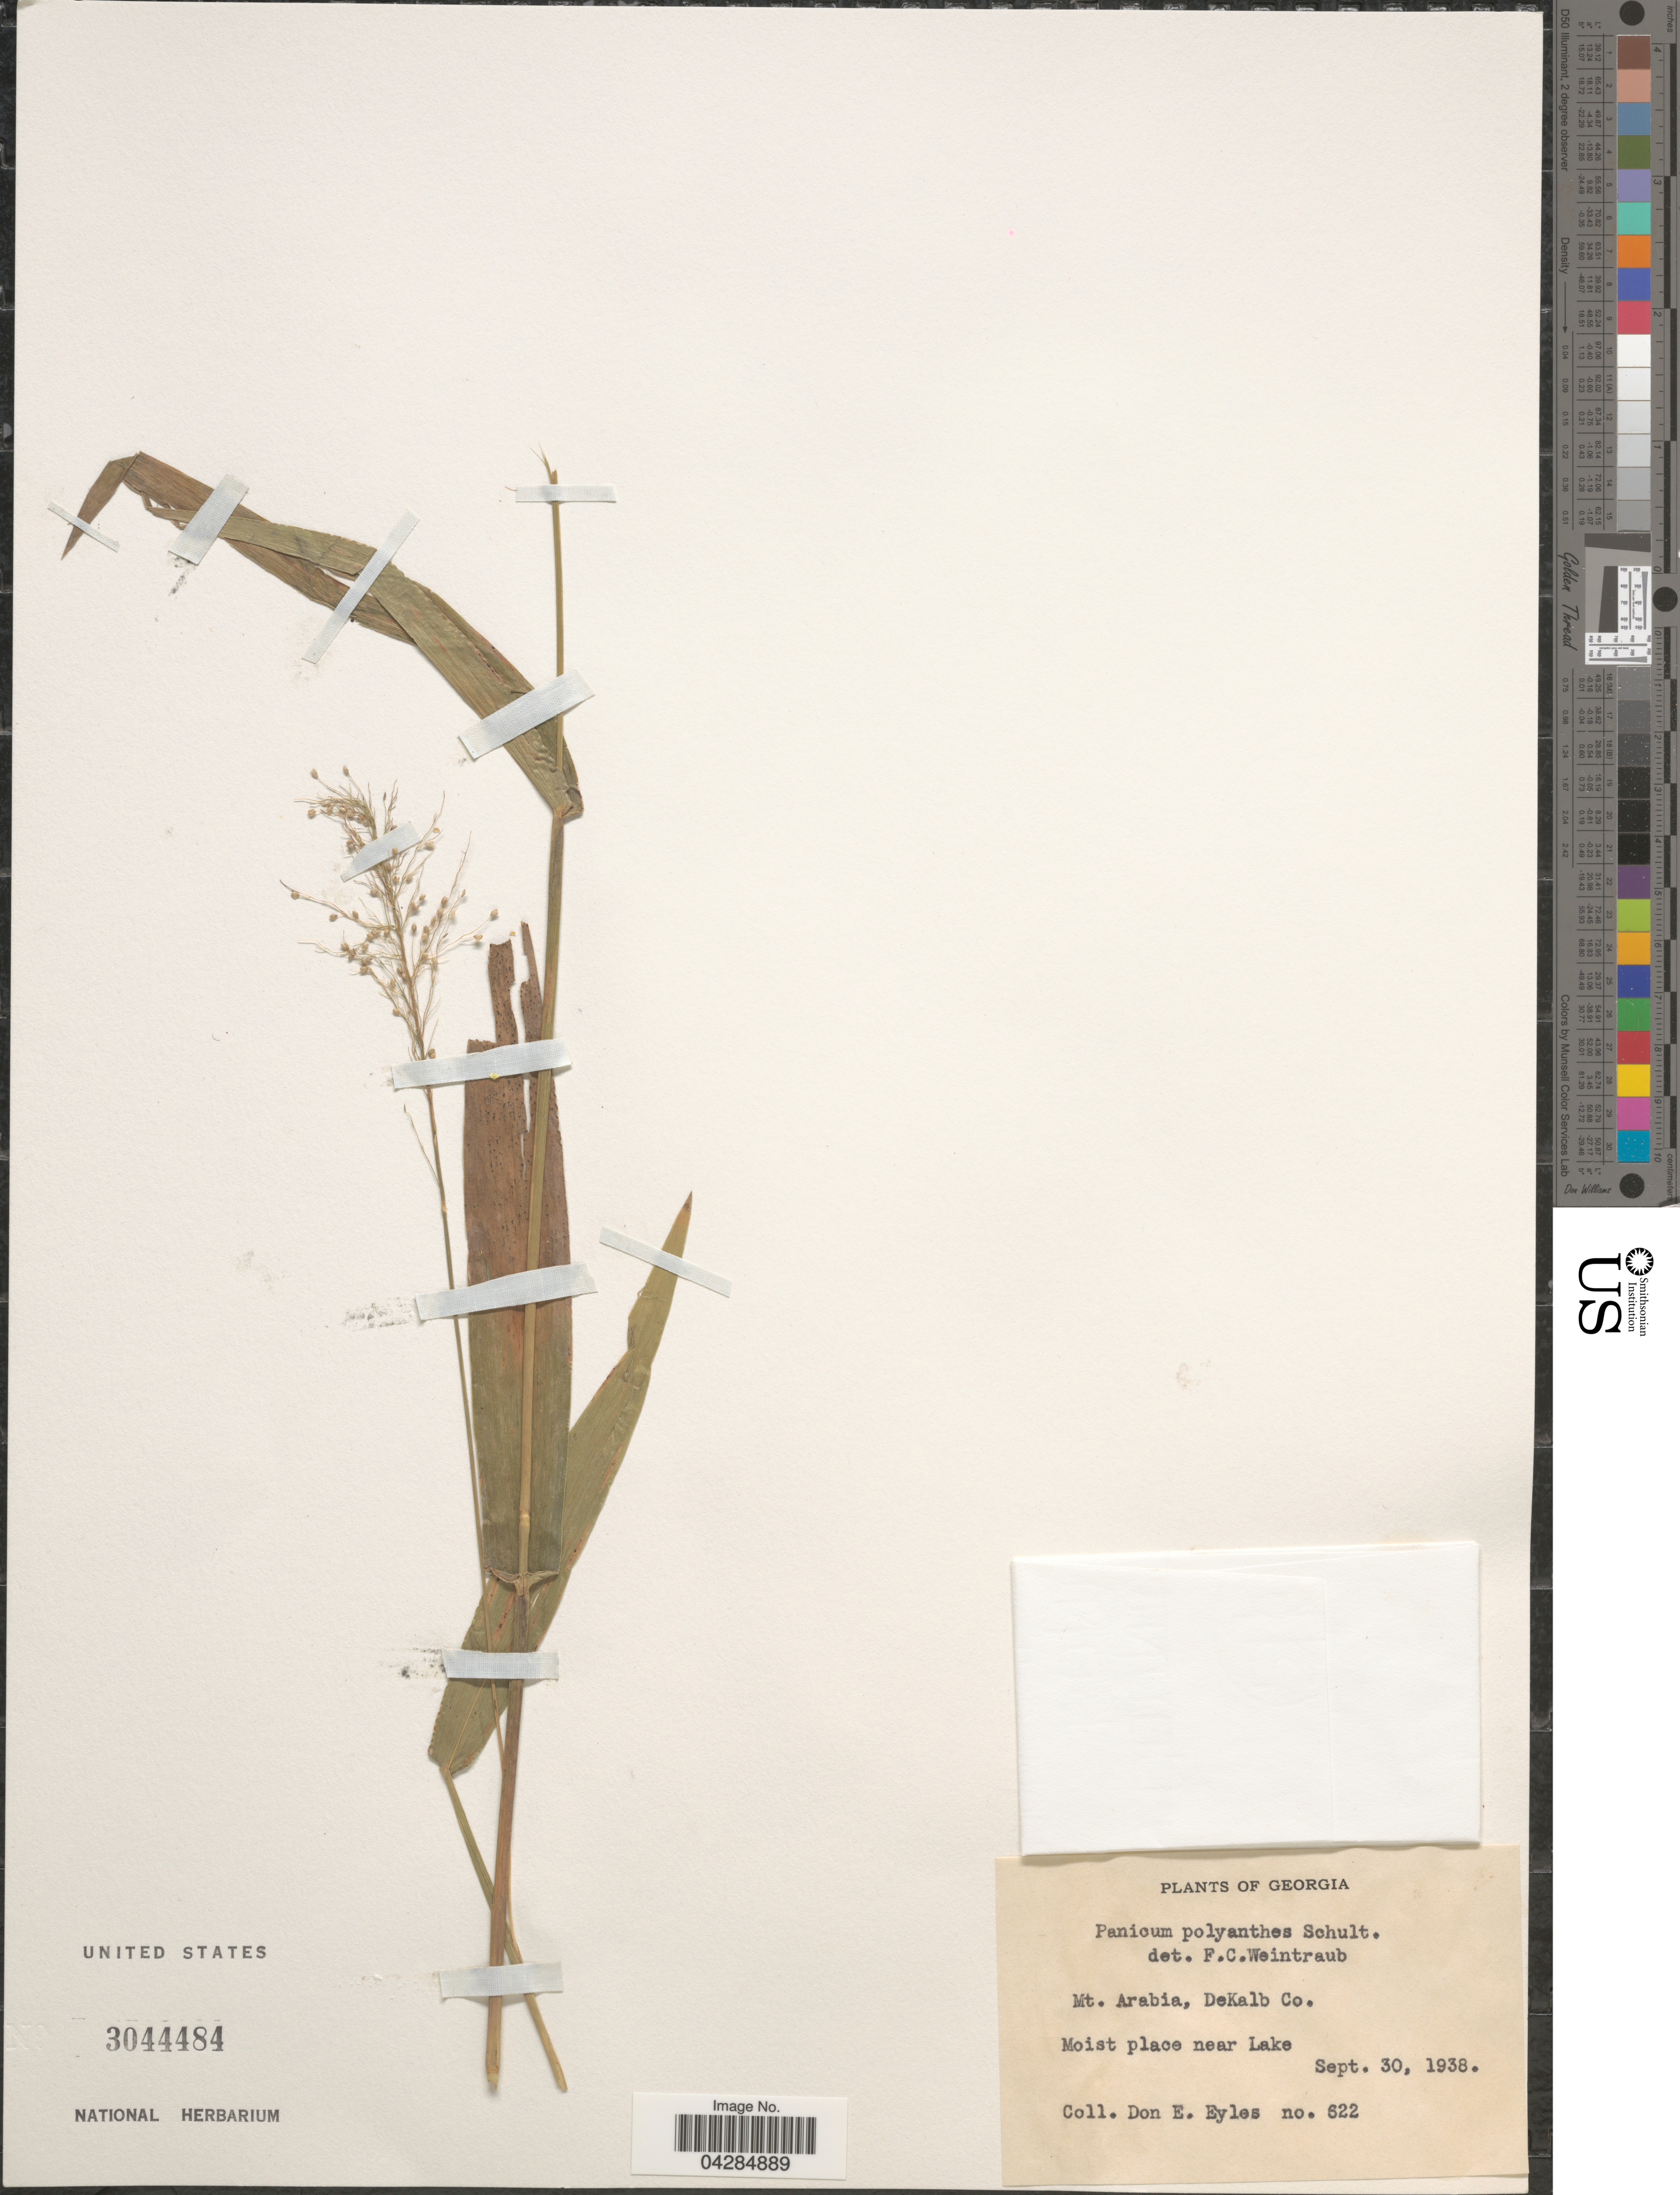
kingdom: Plantae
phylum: Tracheophyta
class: Liliopsida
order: Poales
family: Poaceae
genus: Dichanthelium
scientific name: Dichanthelium polyanthes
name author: (Schult.) Mohlenbr.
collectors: D. Eyles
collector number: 622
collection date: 1938-09-30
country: United States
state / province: Georgia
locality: Mt. Arabia, DeKalb Co. Moist place near Lake.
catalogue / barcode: US 3044484